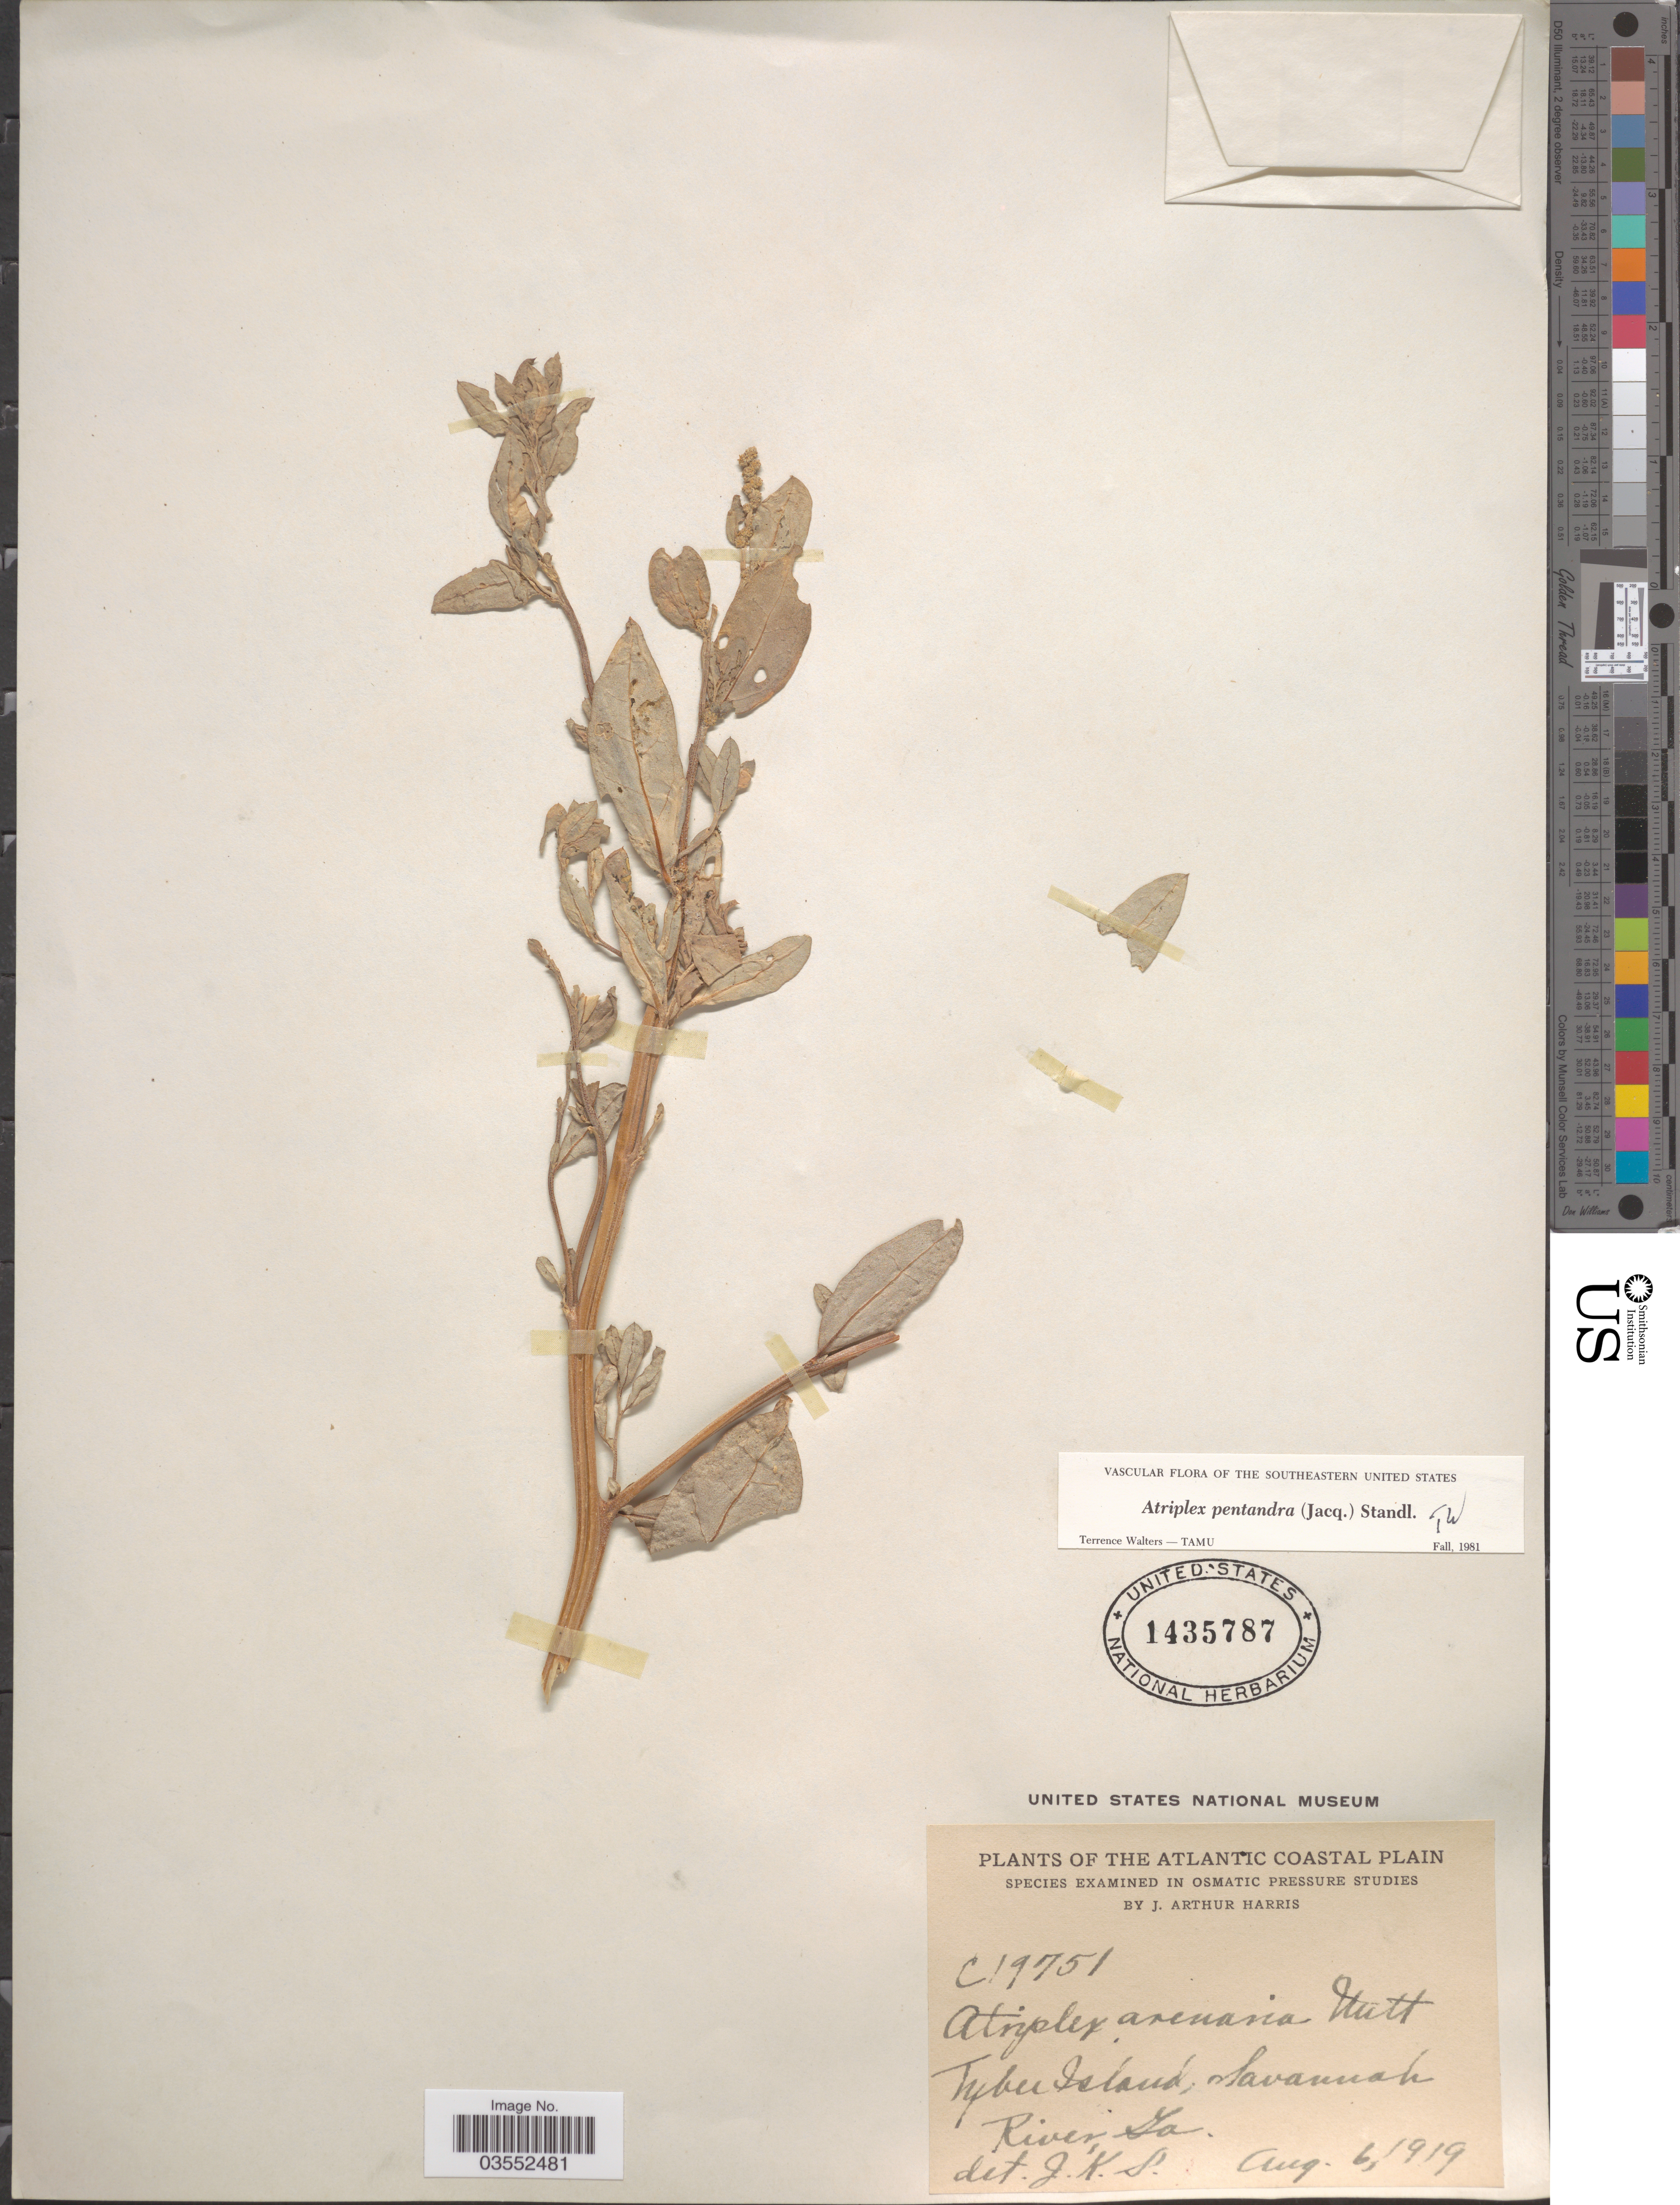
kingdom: Plantae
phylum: Tracheophyta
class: Magnoliopsida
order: Caryophyllales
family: Amaranthaceae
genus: Atriplex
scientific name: Atriplex pentandra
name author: (Jacq.) Standl.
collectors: J. A. Harris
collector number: C19751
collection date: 1919-08-06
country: United States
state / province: Georgia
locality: The Atlantic Coastal Plain. Tybee Island, Savannah River.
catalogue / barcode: US 1435787